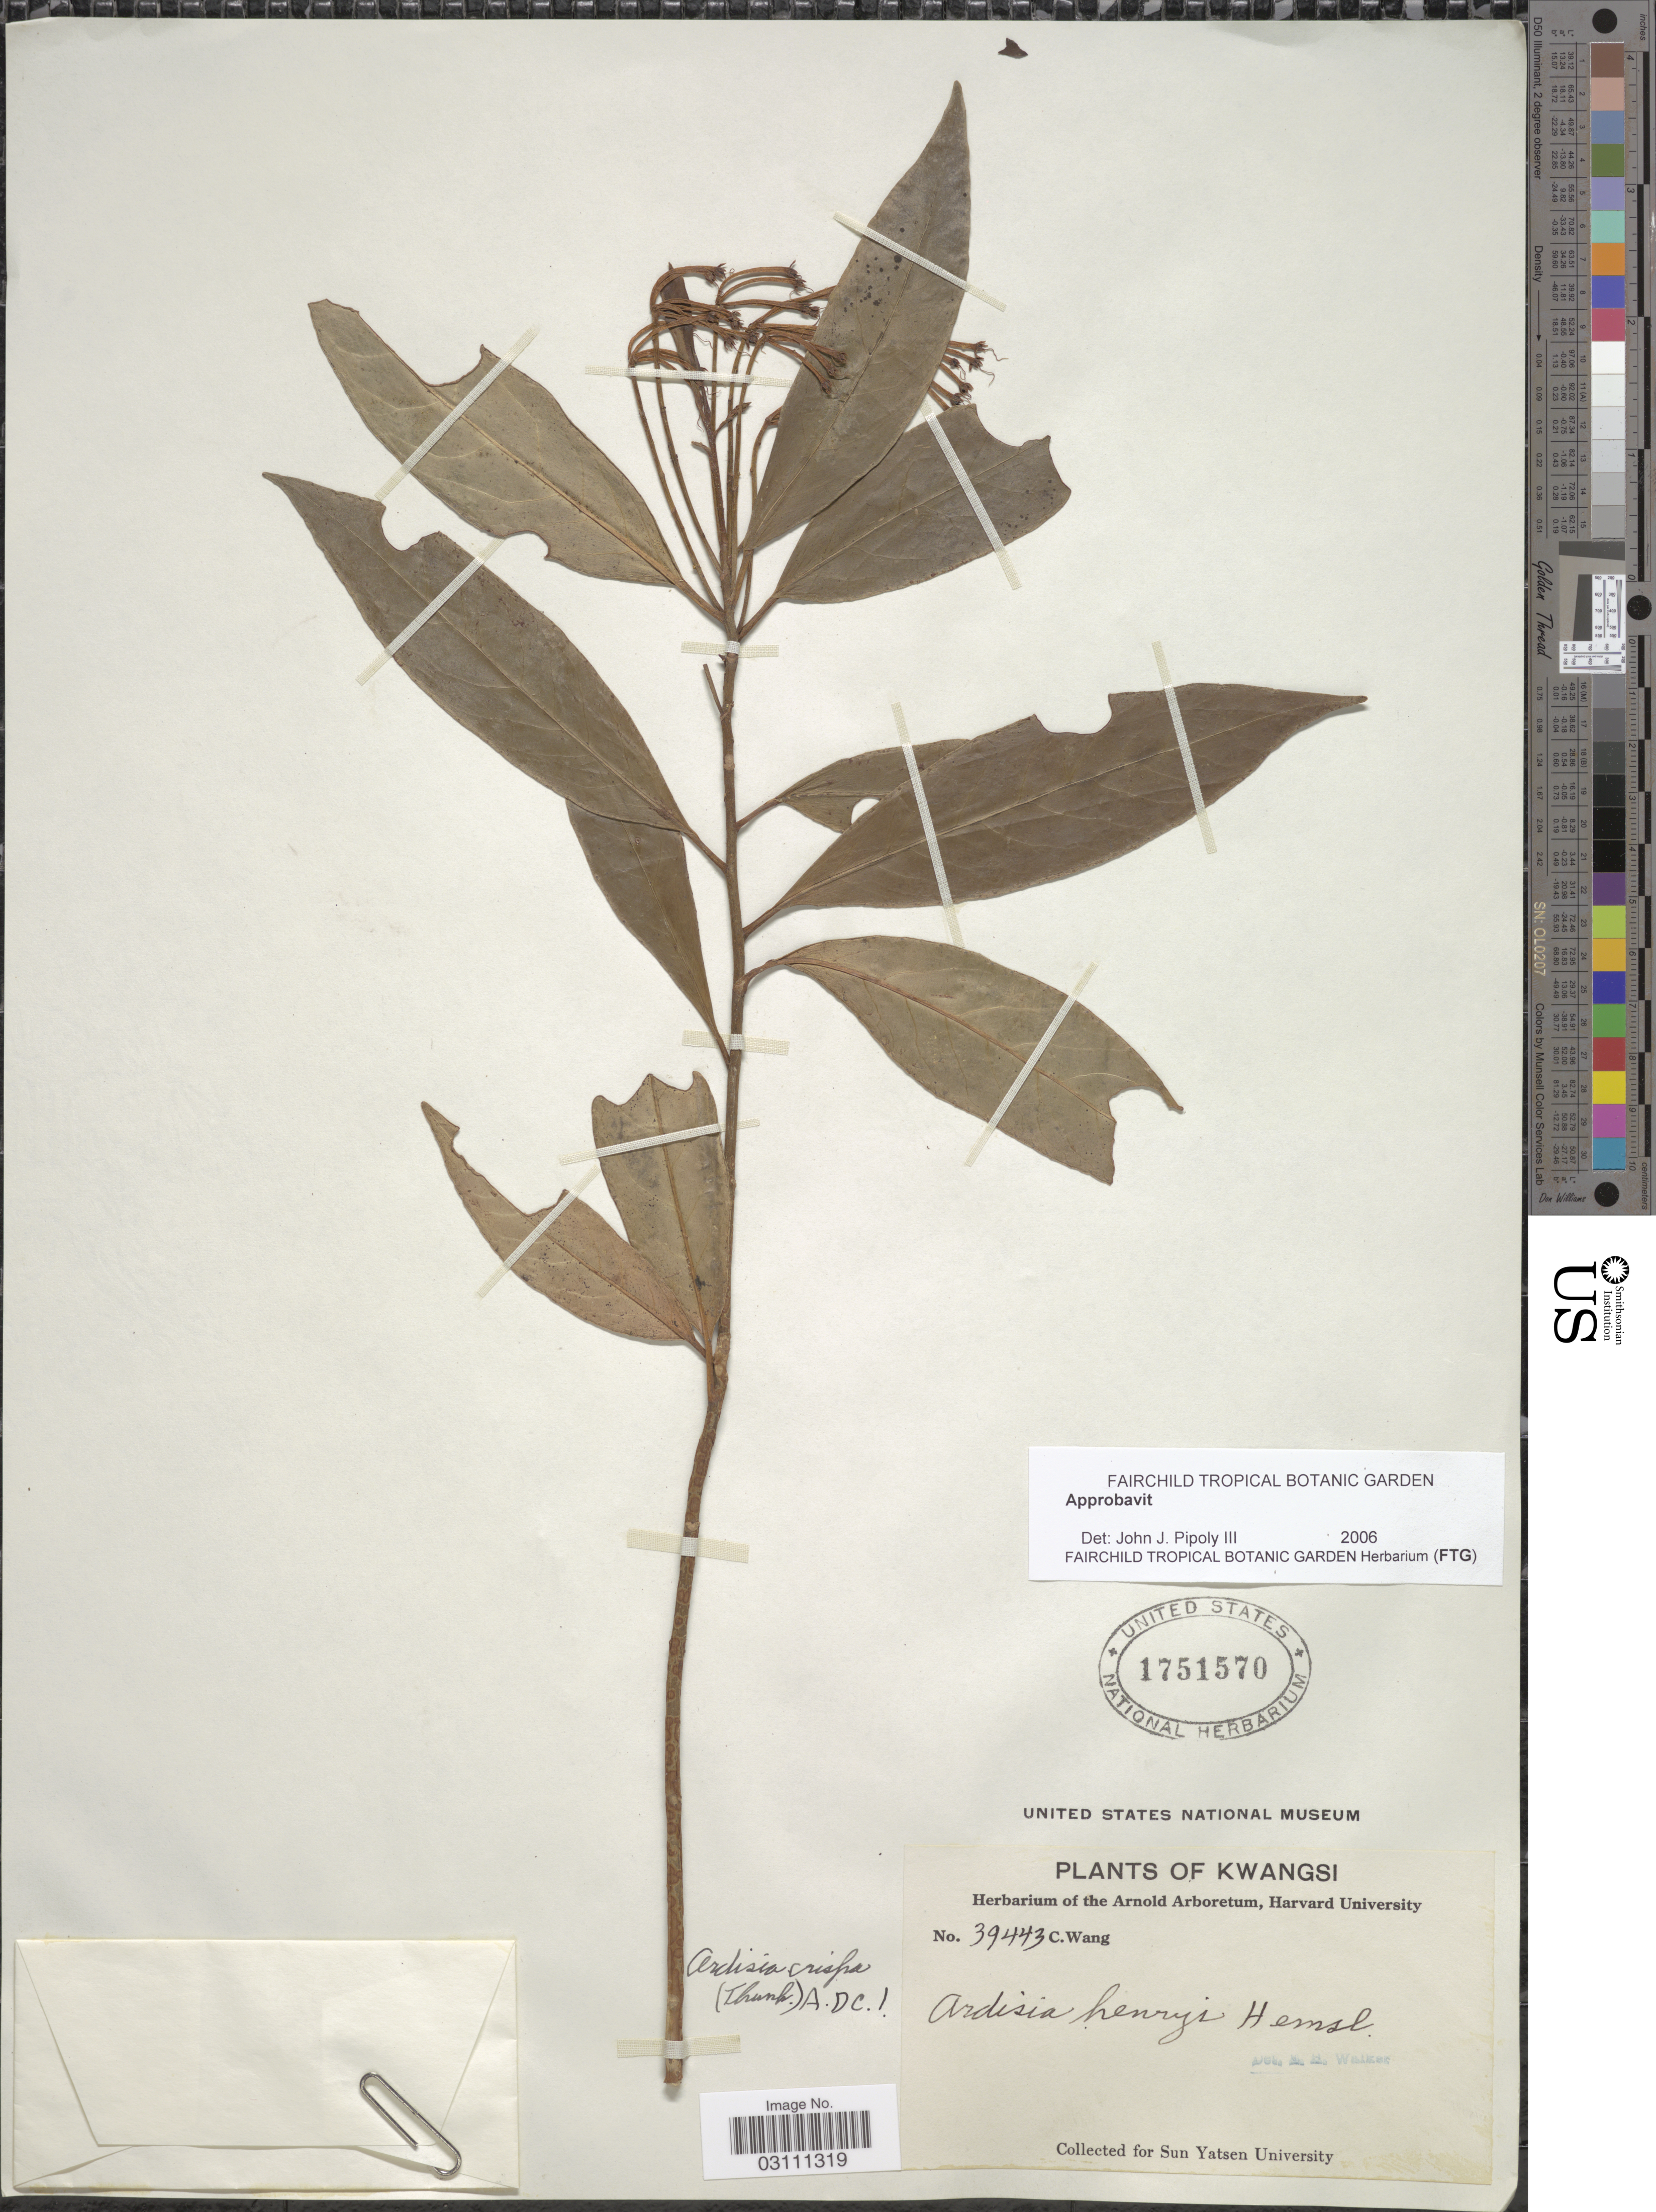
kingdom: Plantae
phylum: Tracheophyta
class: Magnoliopsida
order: Ericales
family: Primulaceae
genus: Ardisia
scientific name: Ardisia crenata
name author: Sims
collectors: C. Wang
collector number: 39443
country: China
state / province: Guangxi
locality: Kwangsi.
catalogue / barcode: US 1751570